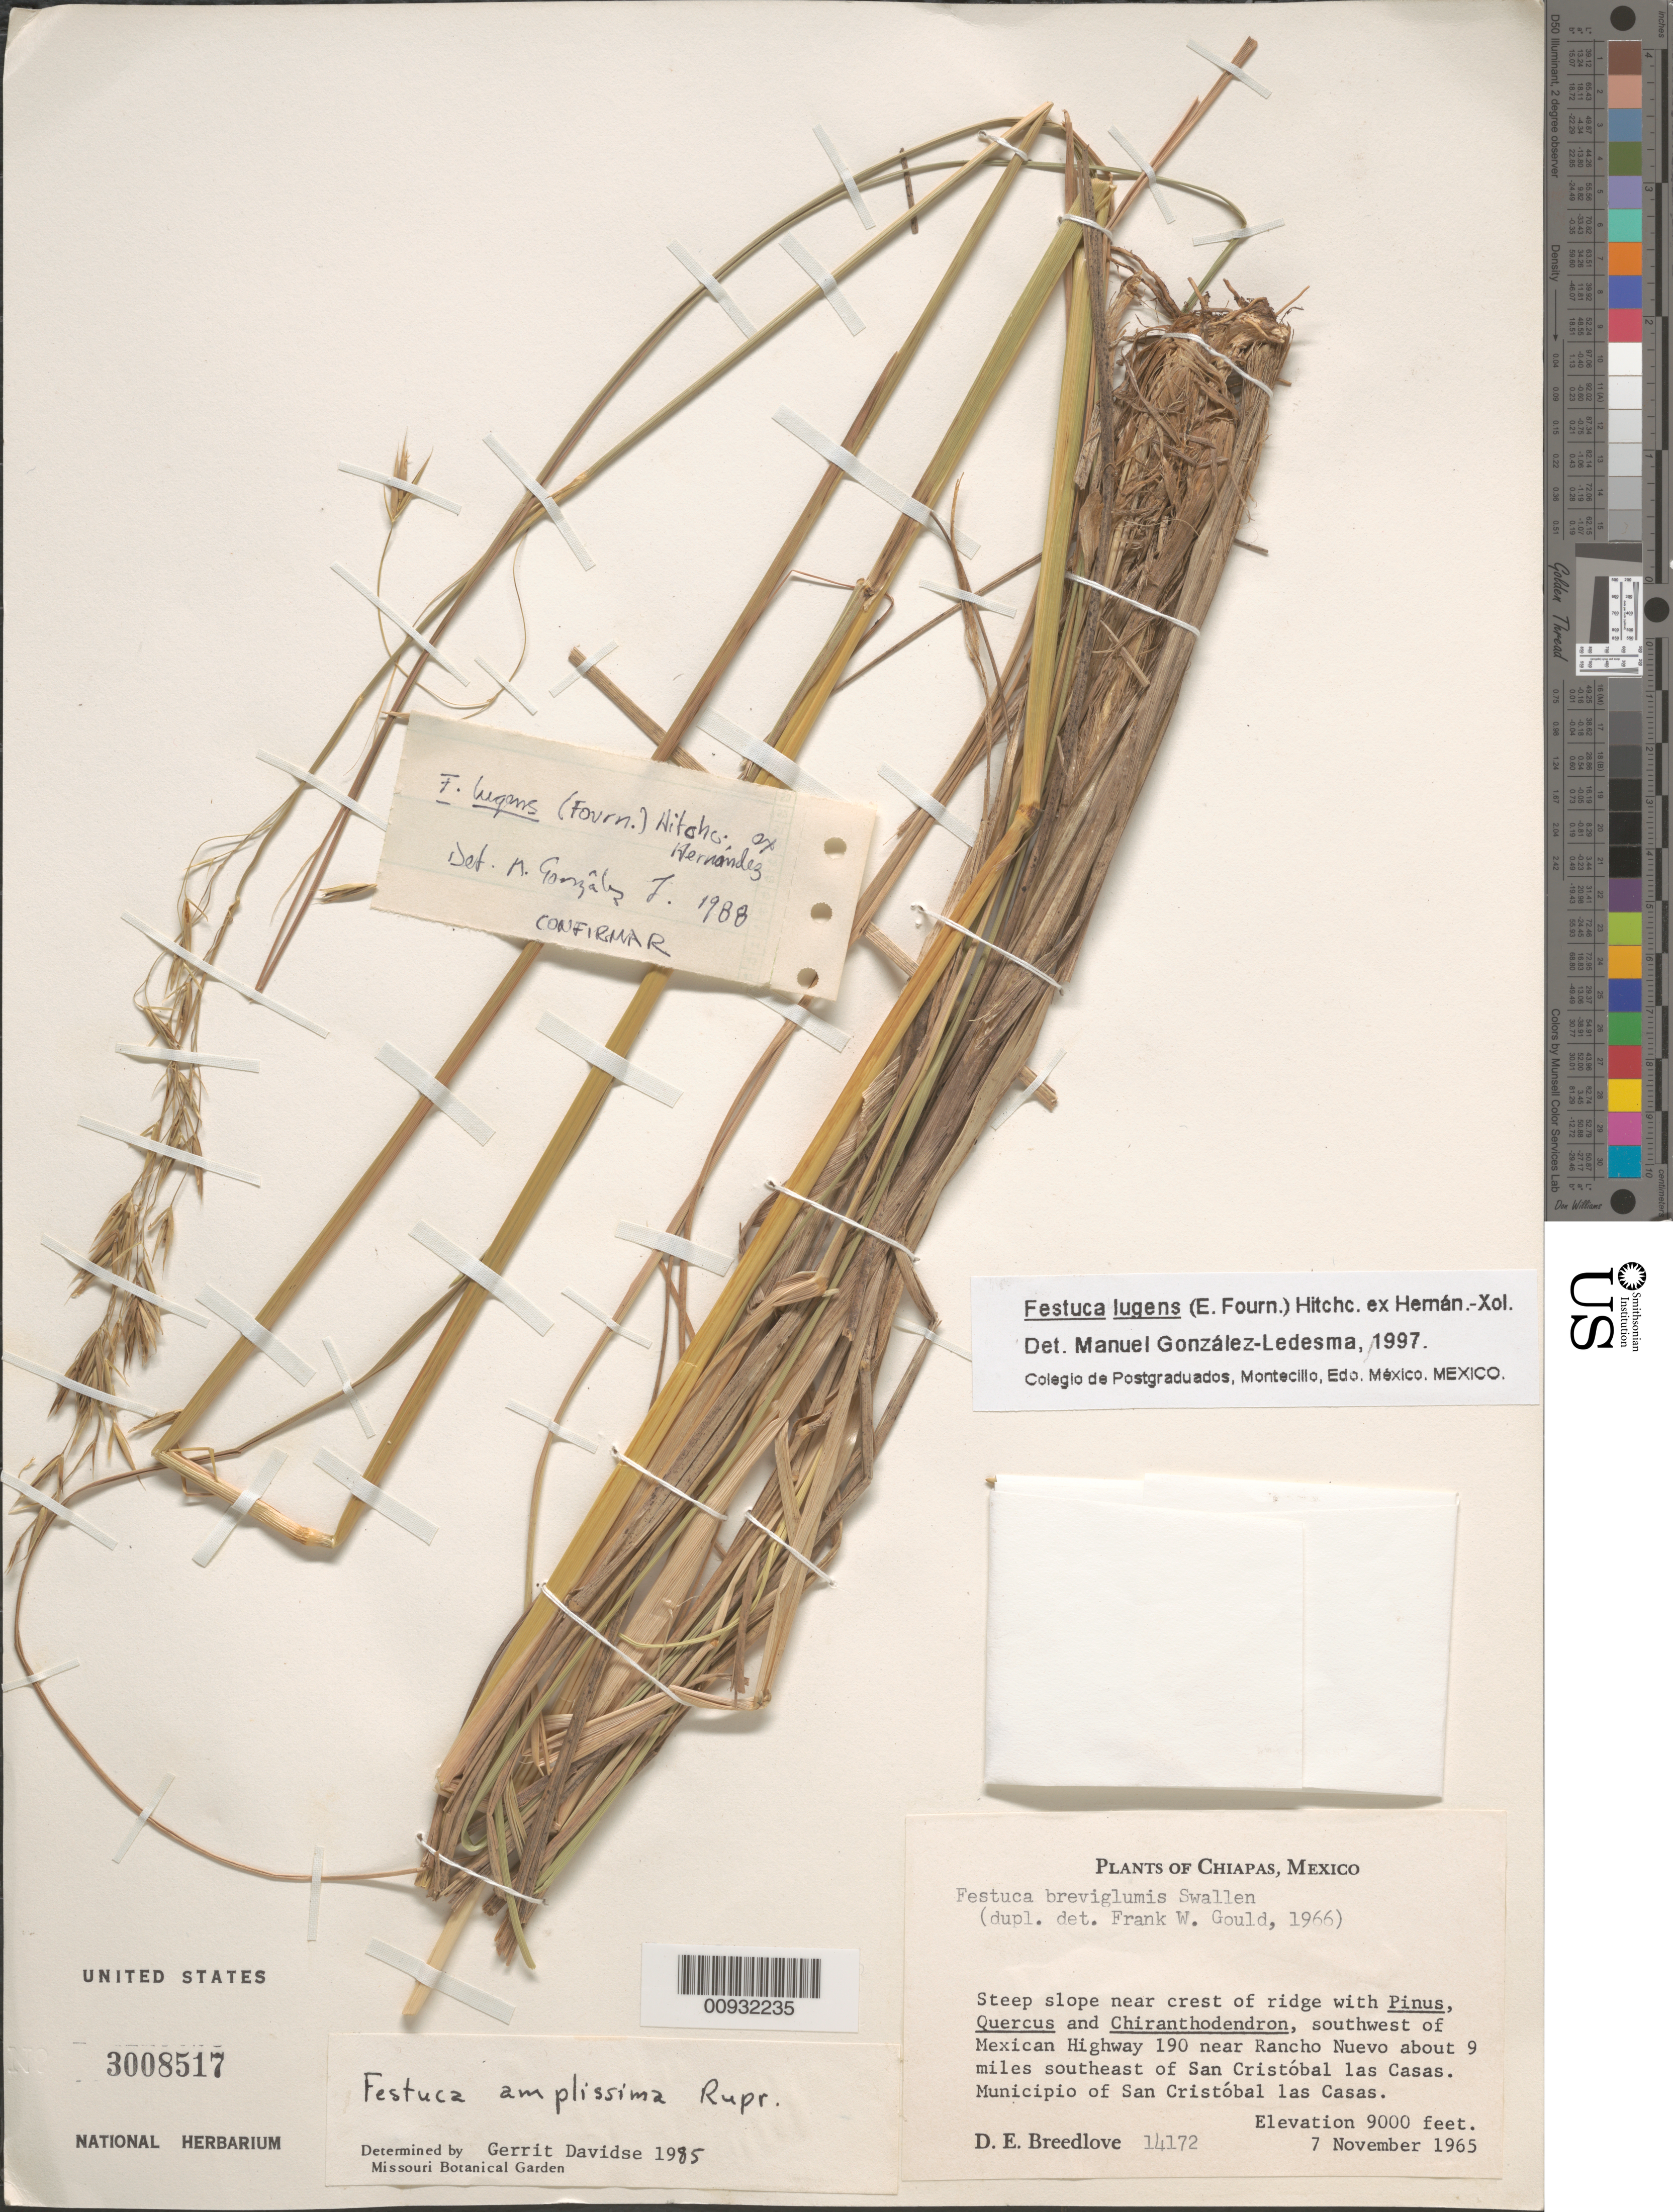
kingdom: Plantae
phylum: Tracheophyta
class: Liliopsida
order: Poales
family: Poaceae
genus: Festuca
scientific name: Festuca lugens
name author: (E. Fourn.) Hitchc. ex Hern.-Xol.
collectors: D. E. Breedlove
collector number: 14172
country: Mexico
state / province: Chiapas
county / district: San Cristóbal las Casas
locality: SW of Mexican Highway 190 near Rancho Nuevo, SE of San Cristobal las Casas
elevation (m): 2743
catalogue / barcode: US 3008517